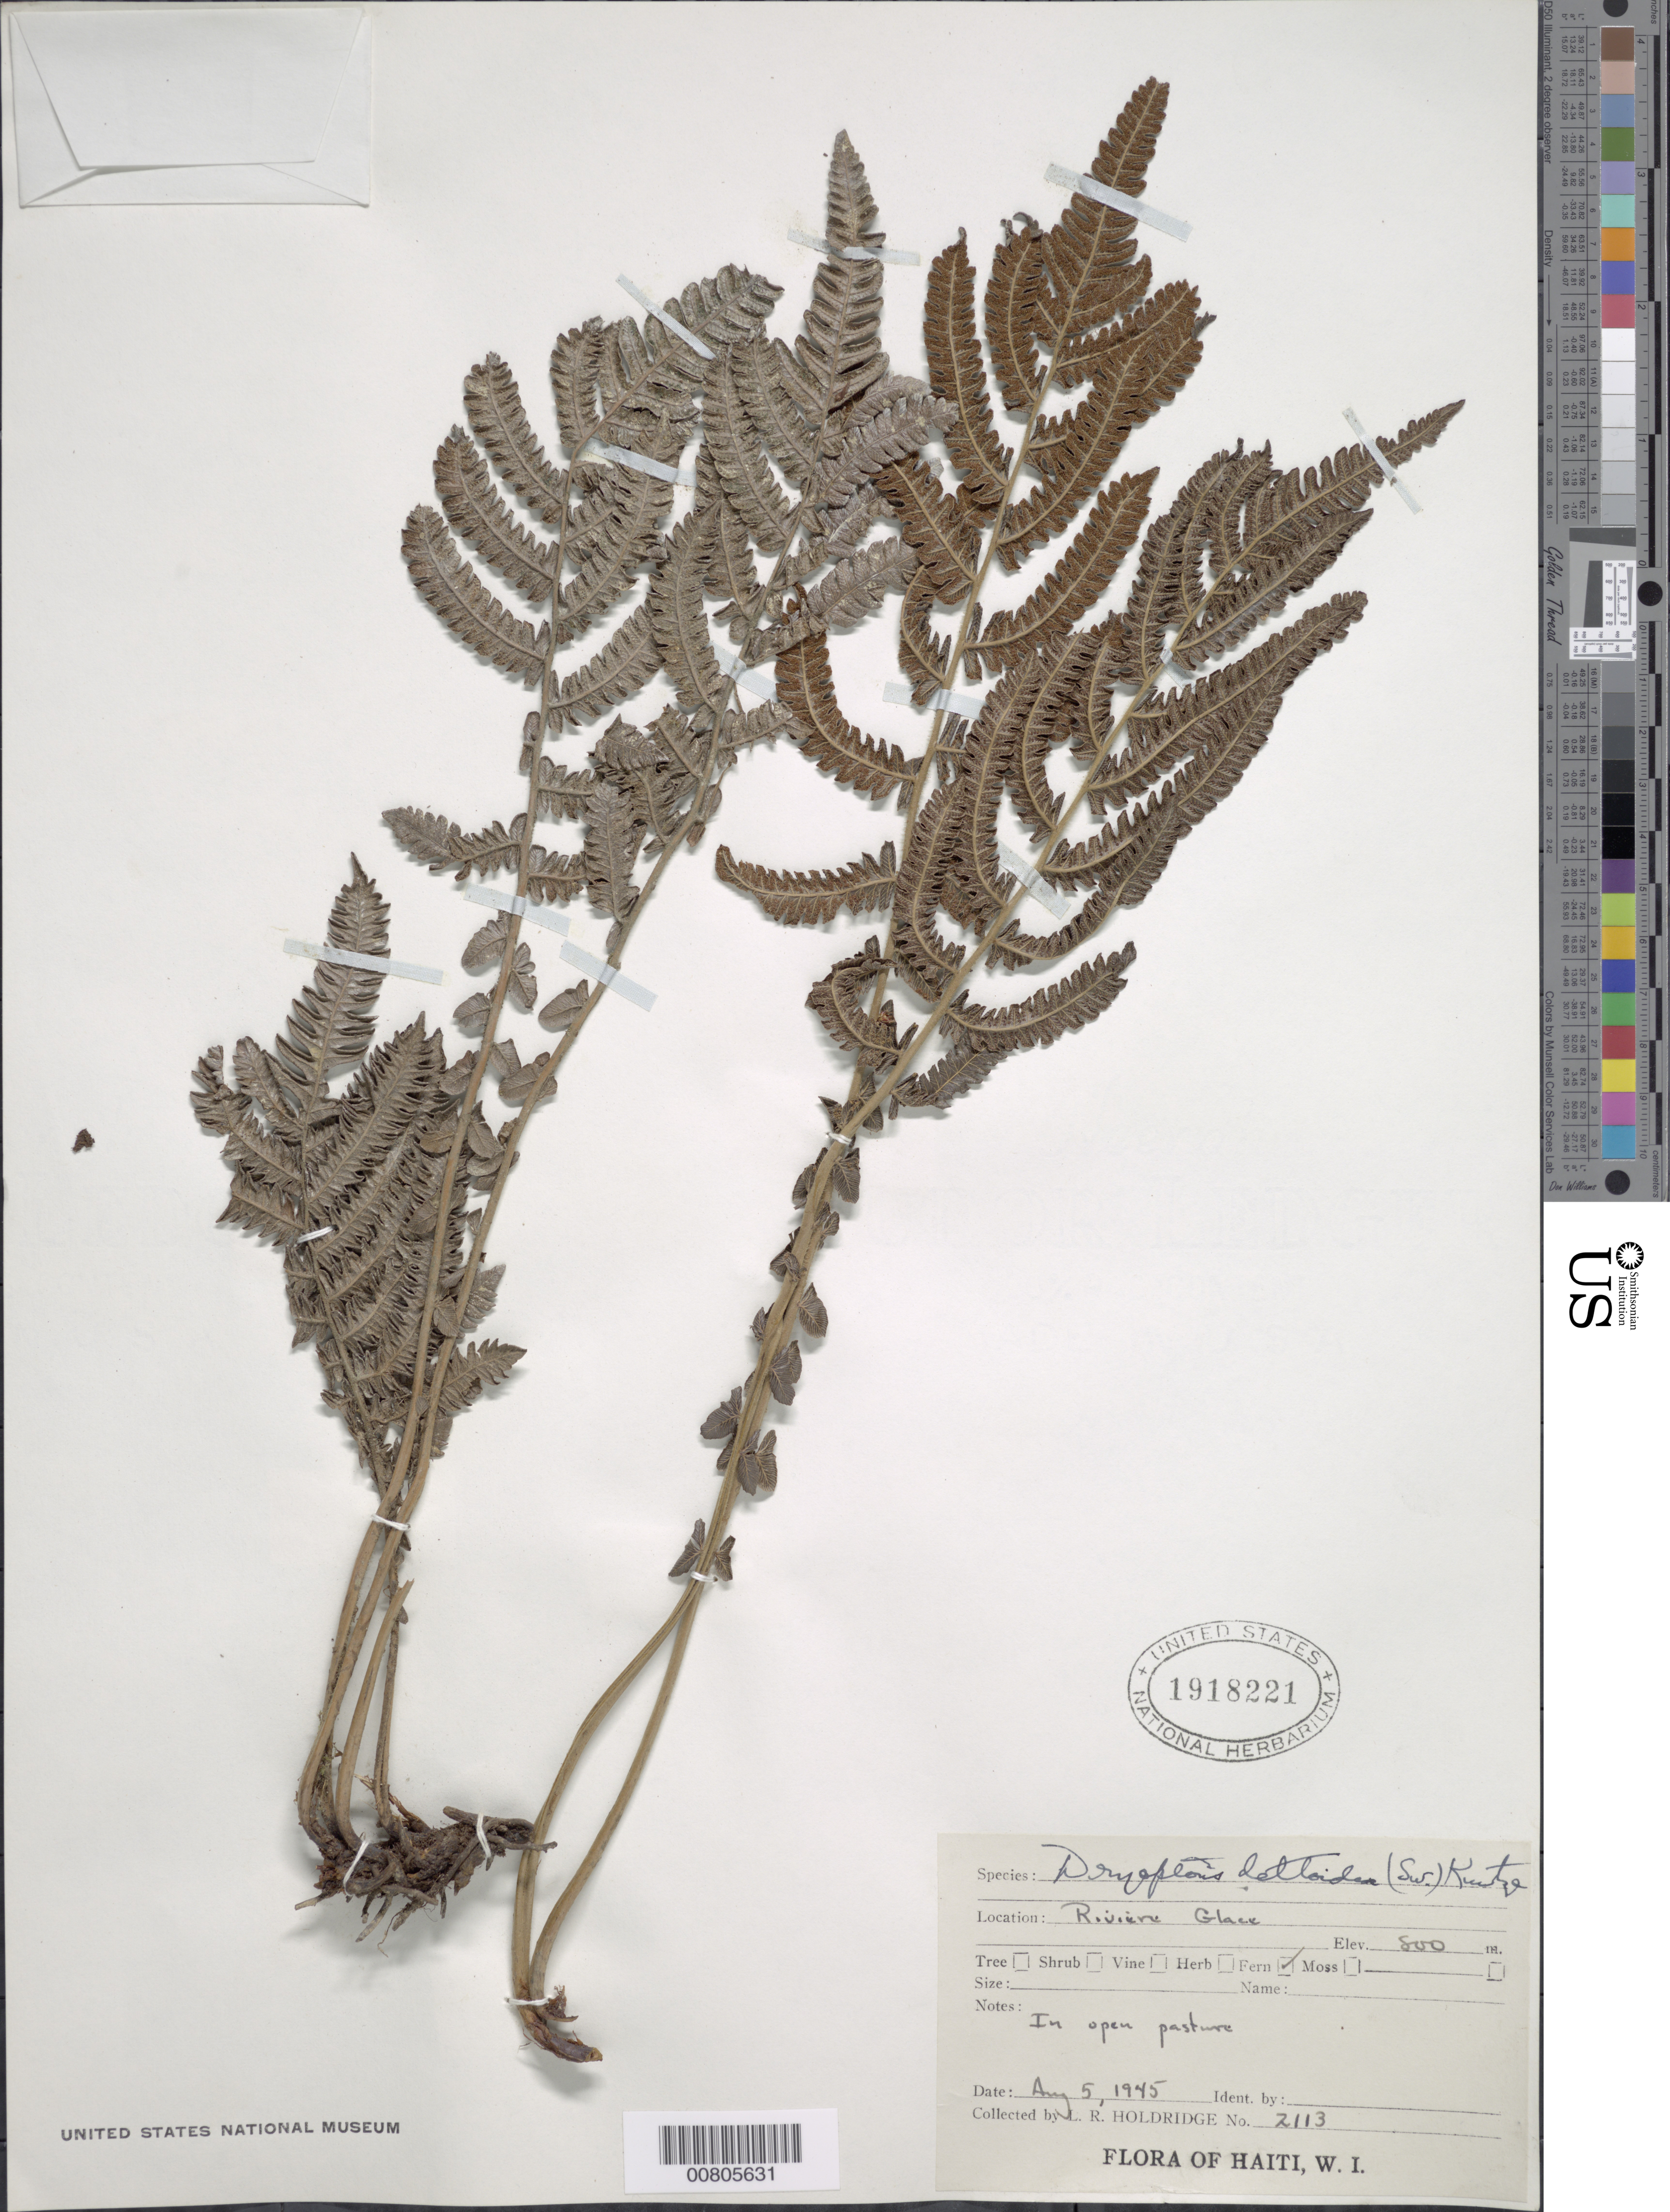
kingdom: Plantae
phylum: Tracheophyta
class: Polypodiopsida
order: Polypodiales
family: Thelypteridaceae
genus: Steiropteris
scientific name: Steiropteris deltoidea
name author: (Sw.) Pic. Serm.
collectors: L. Holdridge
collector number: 2113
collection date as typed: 05 Aug 1945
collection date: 1945-08-05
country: Haiti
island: Hispaniola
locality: Riv. Glace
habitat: Open pasture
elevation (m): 800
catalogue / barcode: US 1918221